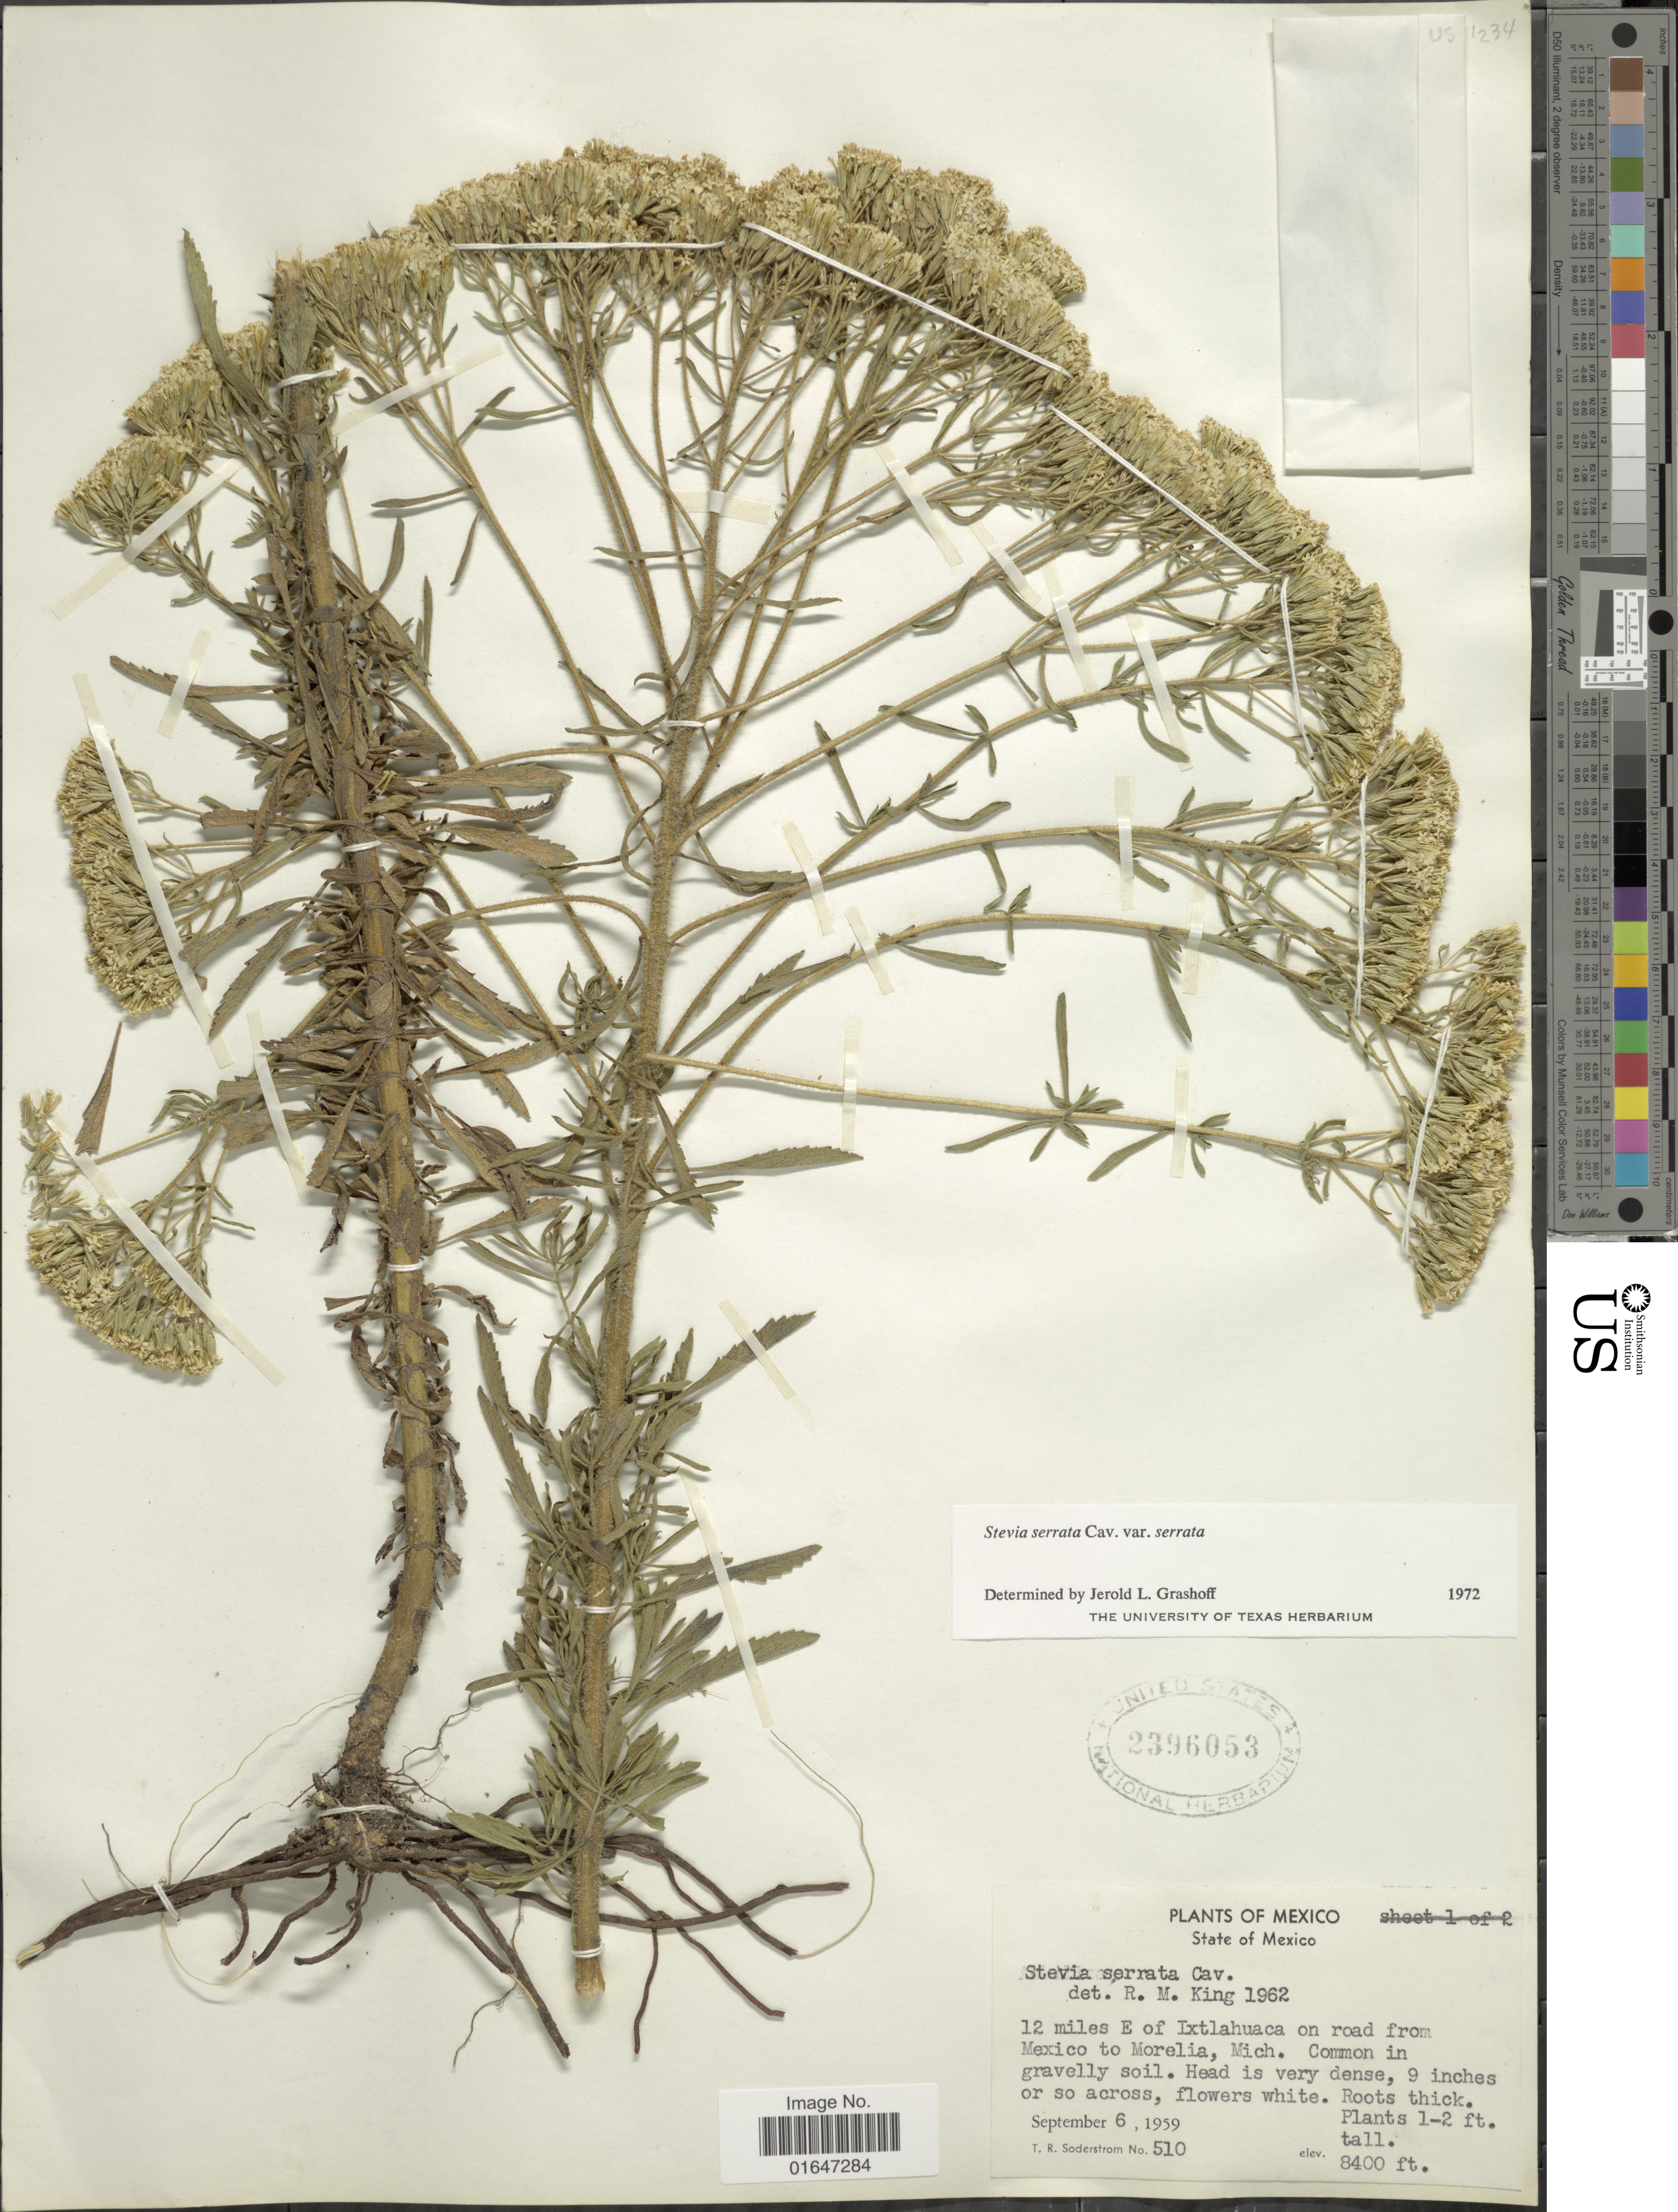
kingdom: Plantae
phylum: Tracheophyta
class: Magnoliopsida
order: Asterales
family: Asteraceae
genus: Stevia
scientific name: Stevia serrata var. serrata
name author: Cav.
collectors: T. R. Soderstrom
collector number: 510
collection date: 1959-09-06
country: Mexico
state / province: Michoacán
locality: State of Mexico, 12 miles E of Ixtlathuaca on road from Mexico to Morelia, Mich.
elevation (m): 2560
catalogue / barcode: US 2396053